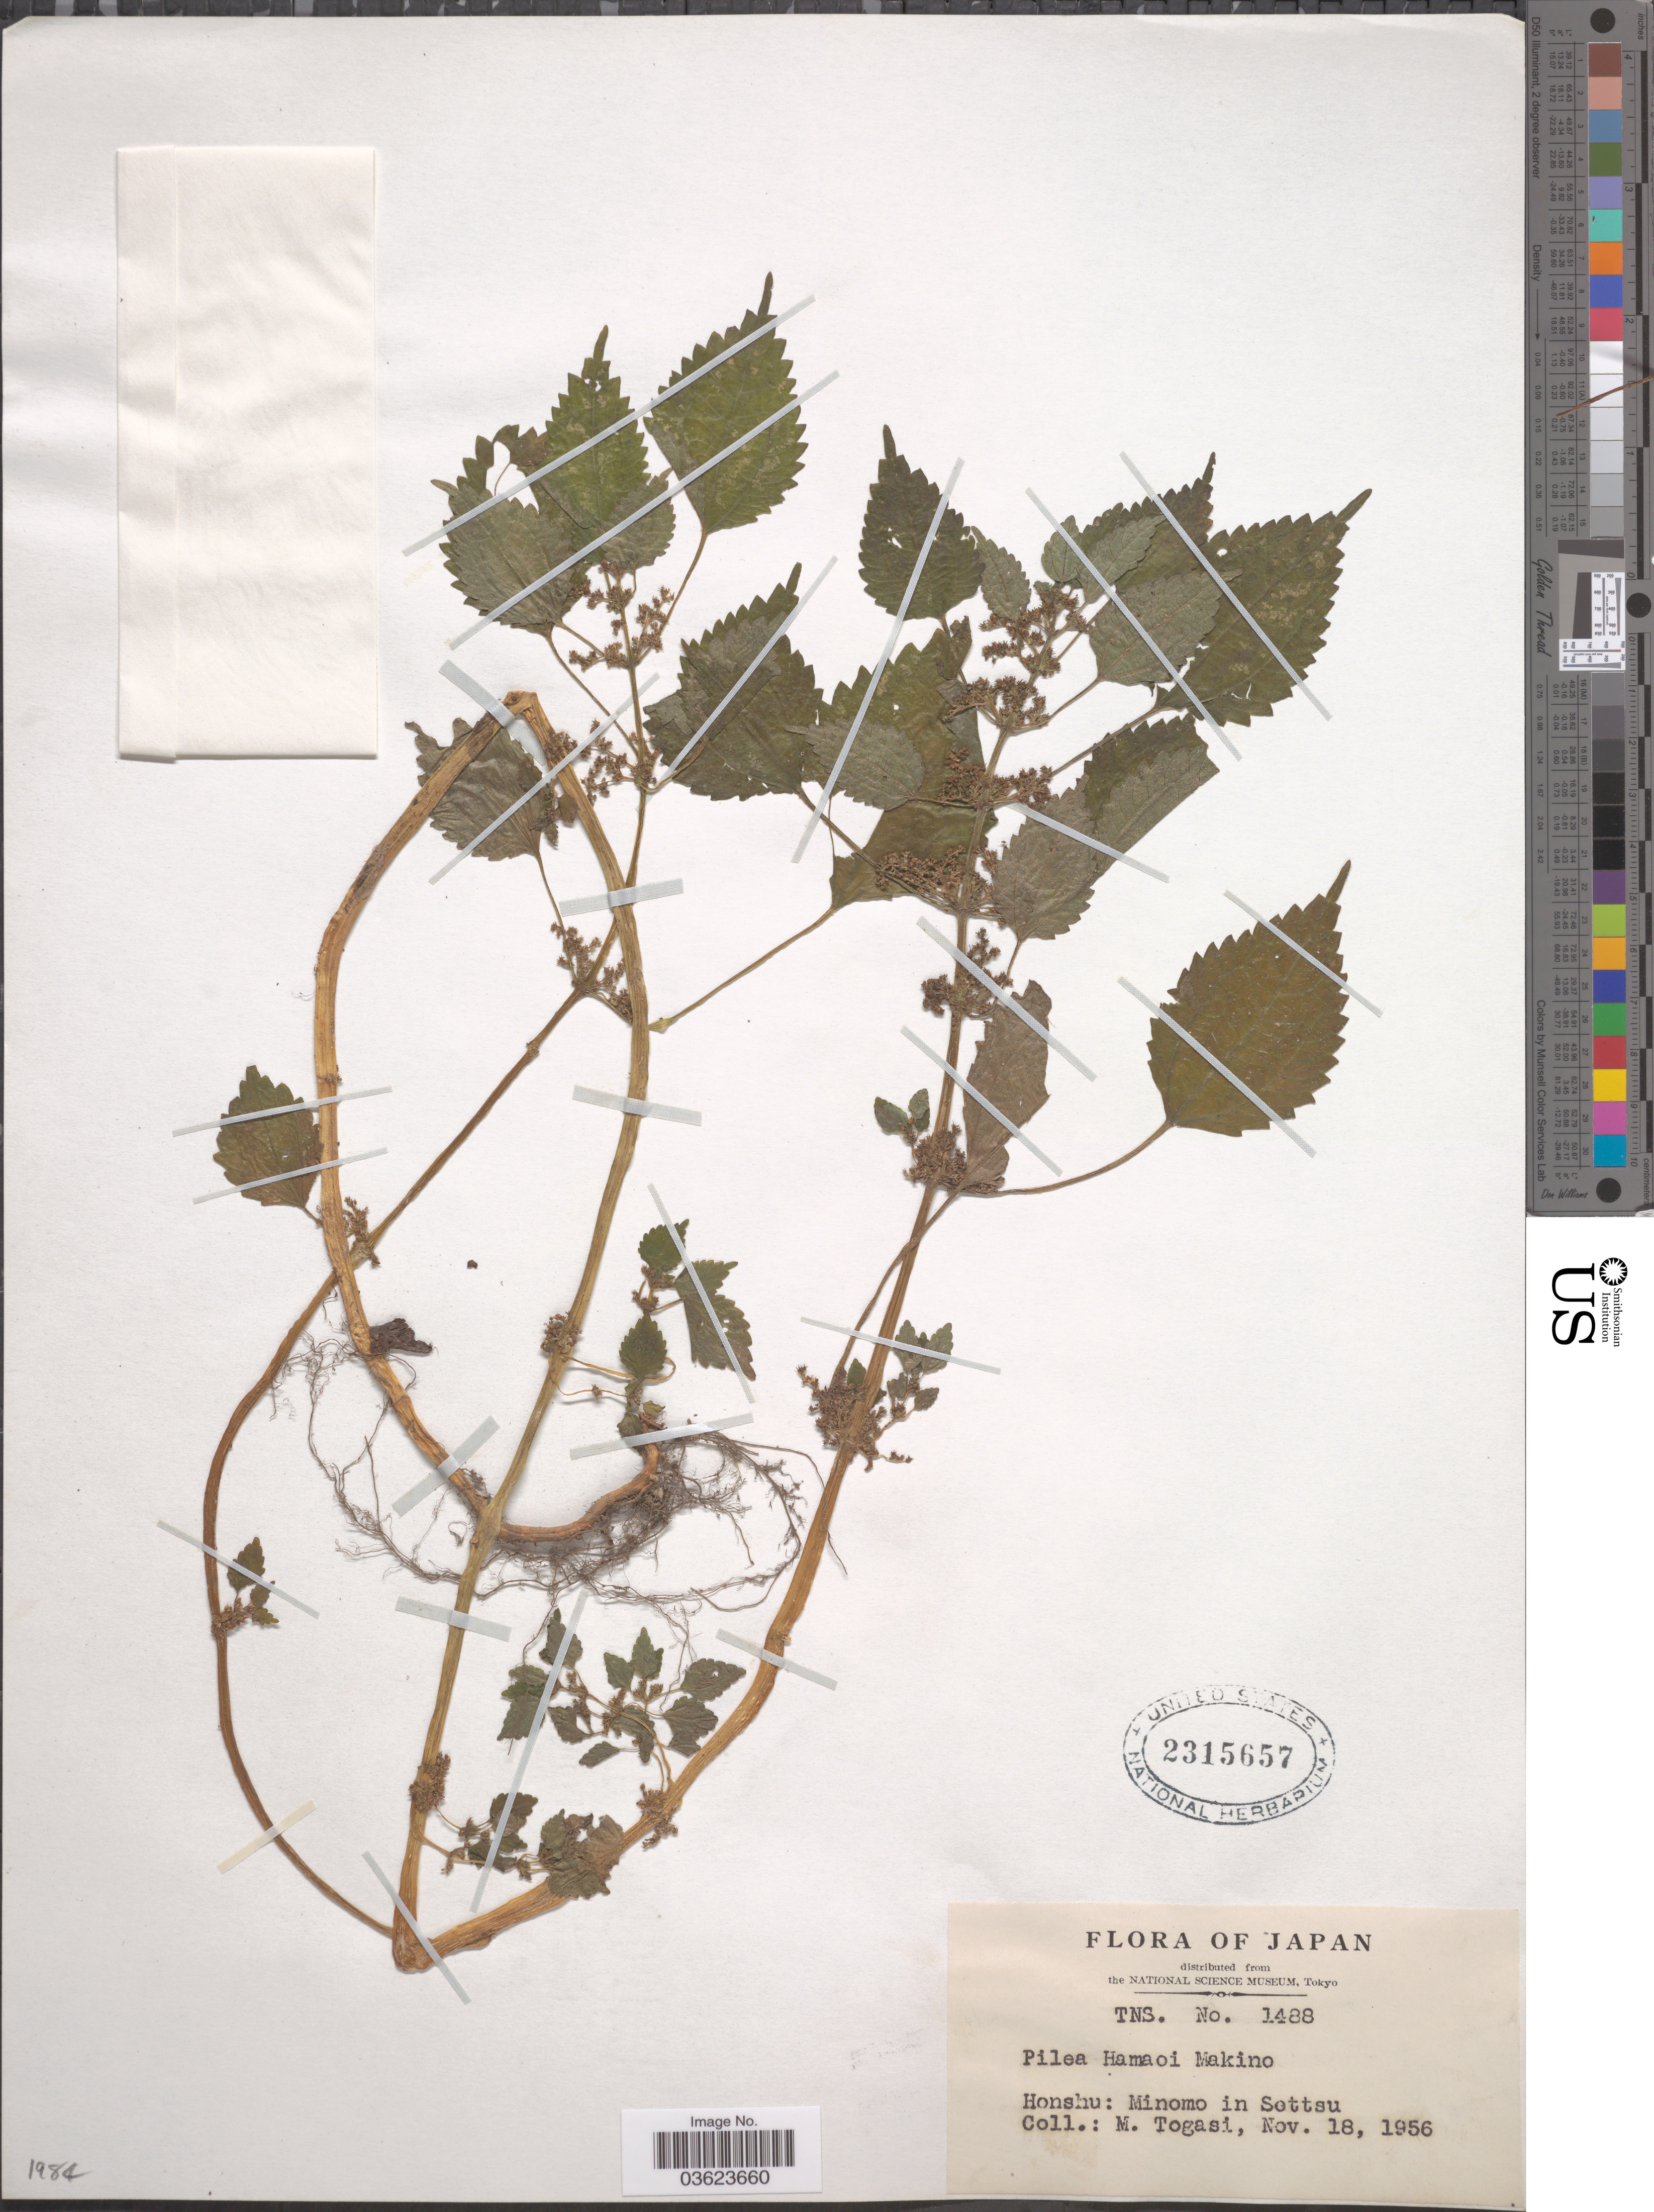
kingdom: Plantae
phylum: Tracheophyta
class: Magnoliopsida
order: Rosales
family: Urticaceae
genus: Pilea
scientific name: Pilea hamaoi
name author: Makino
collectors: M. Togasi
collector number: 1488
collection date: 1956-11-18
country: Japan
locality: Honshu: Minomo in Settsu.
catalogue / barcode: US 2315657